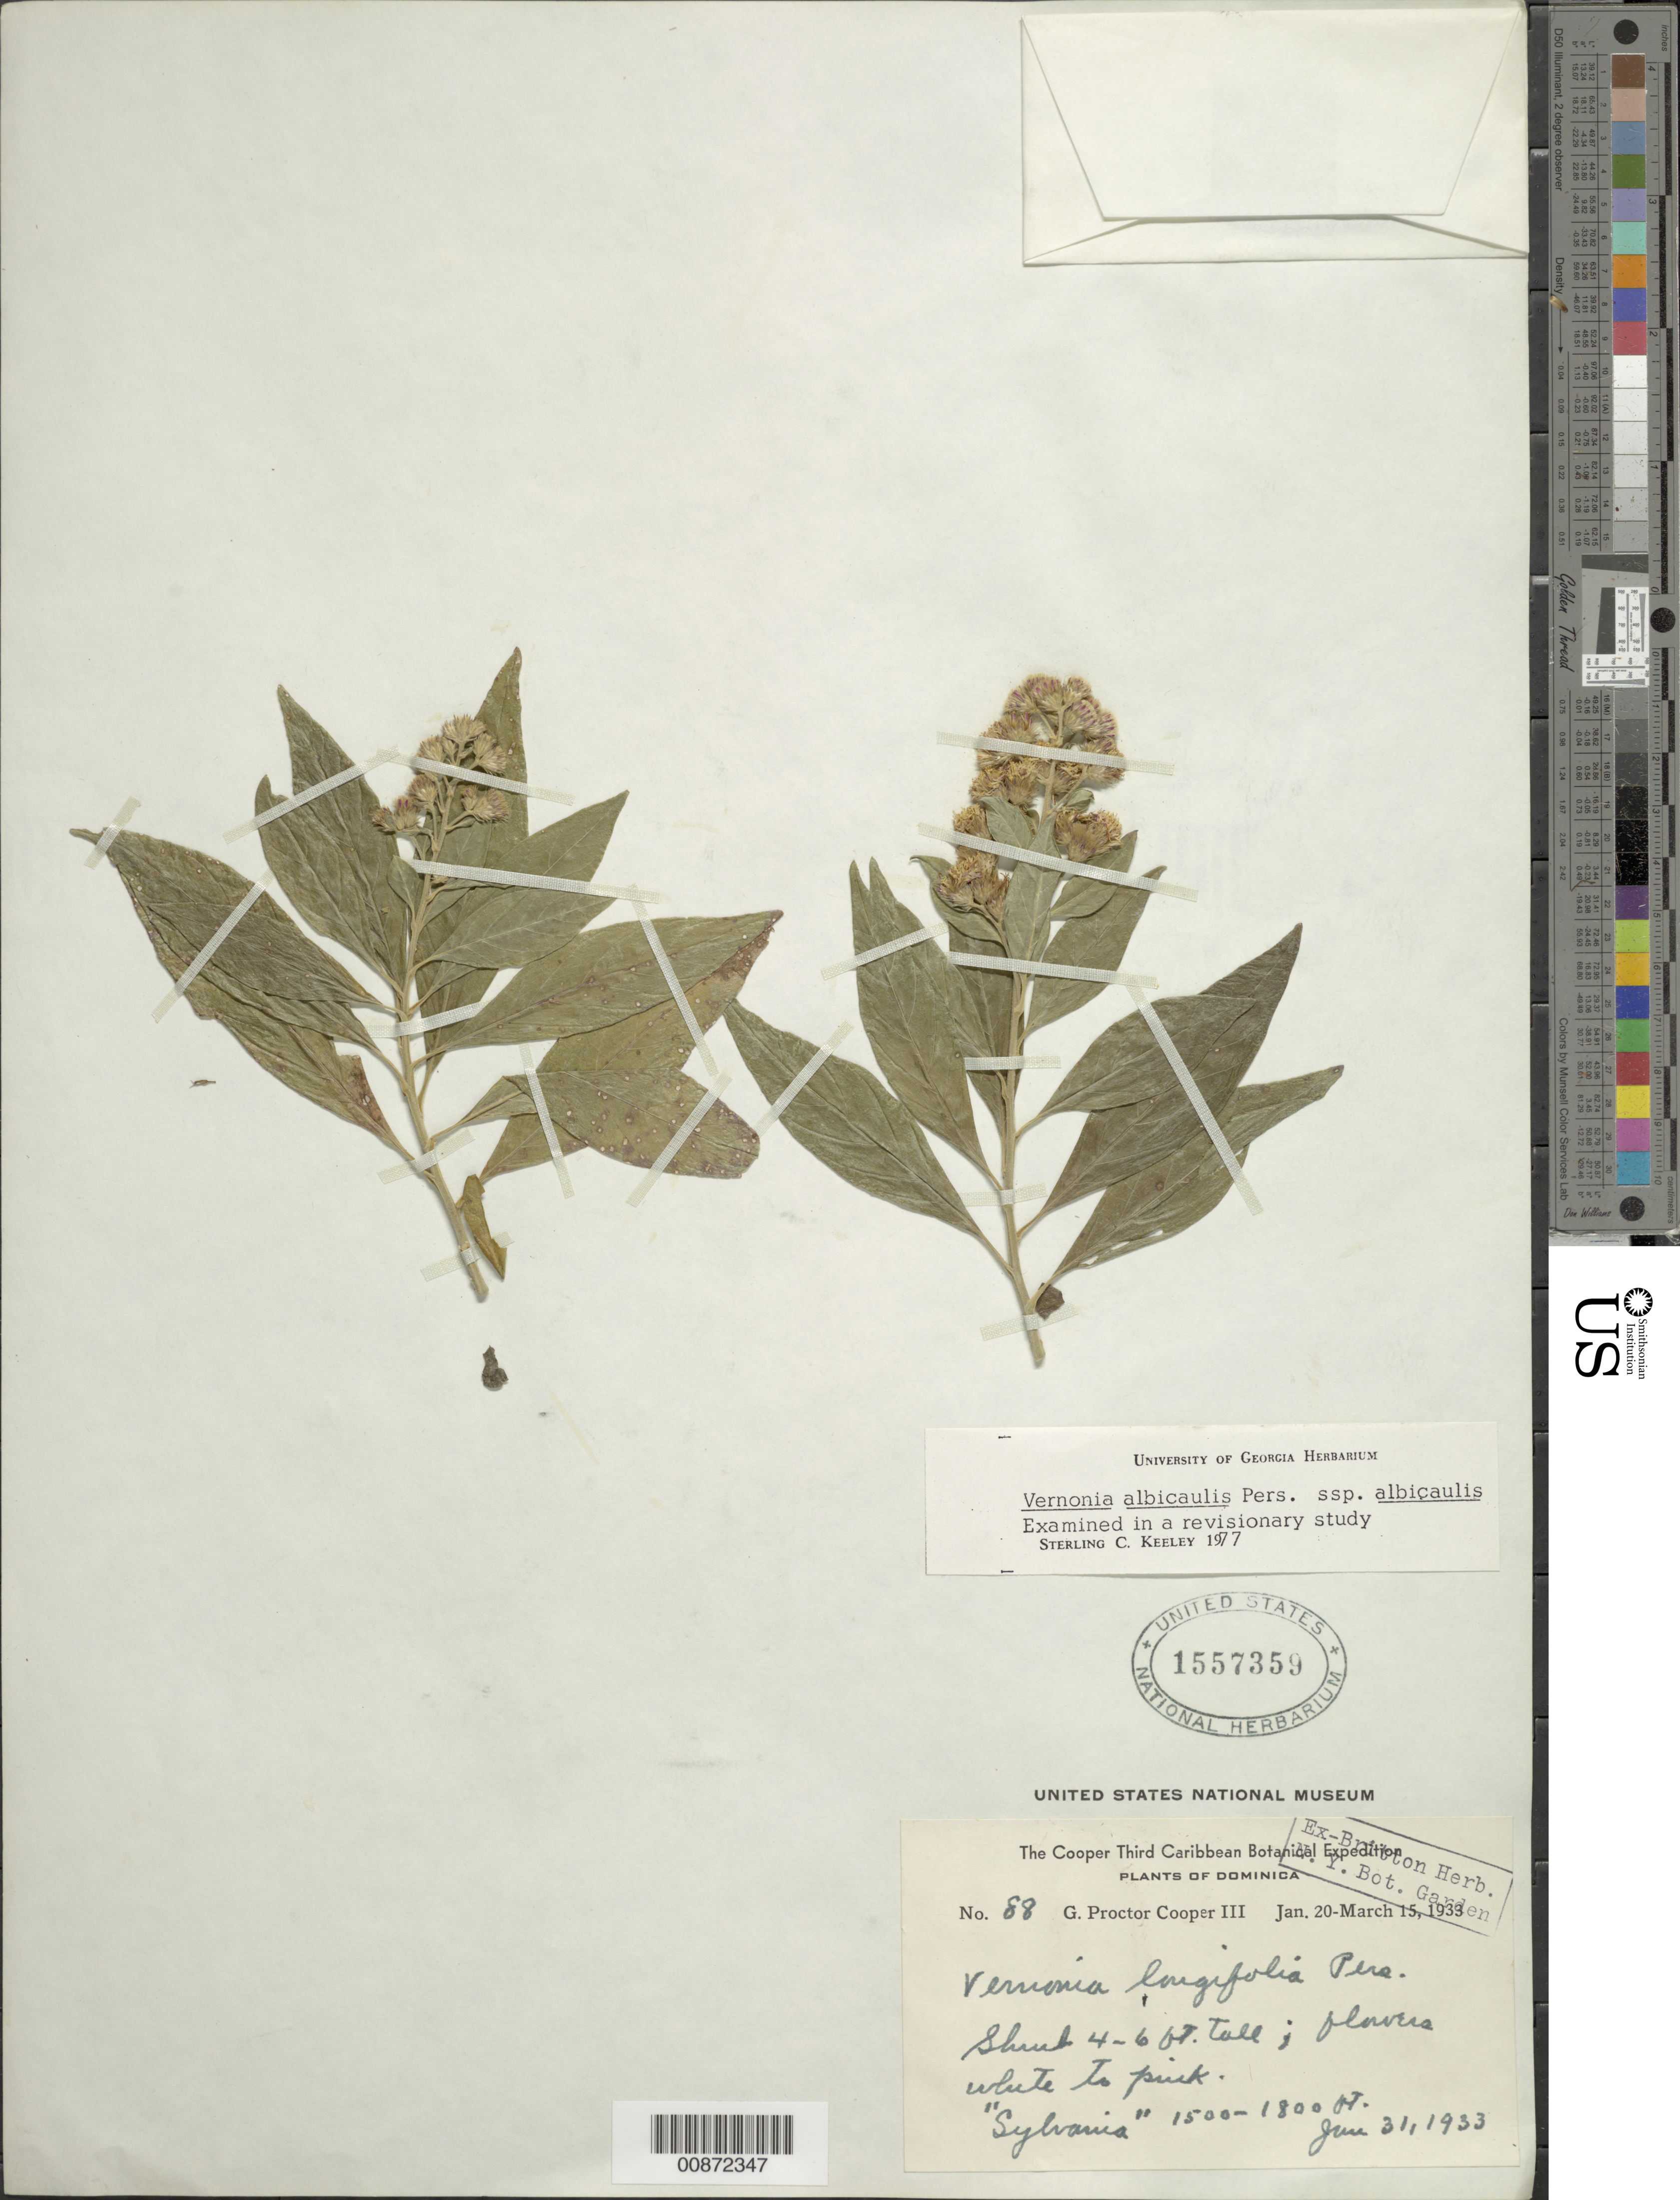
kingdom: Plantae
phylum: Tracheophyta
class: Magnoliopsida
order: Asterales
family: Asteraceae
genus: Lepidaploa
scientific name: Lepidaploa glabra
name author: (Willd.) H. Rob.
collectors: G. Cooper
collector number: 88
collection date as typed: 31 Jun 1933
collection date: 1933-06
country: Dominica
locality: Sylvania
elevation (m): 457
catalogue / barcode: US 1557359